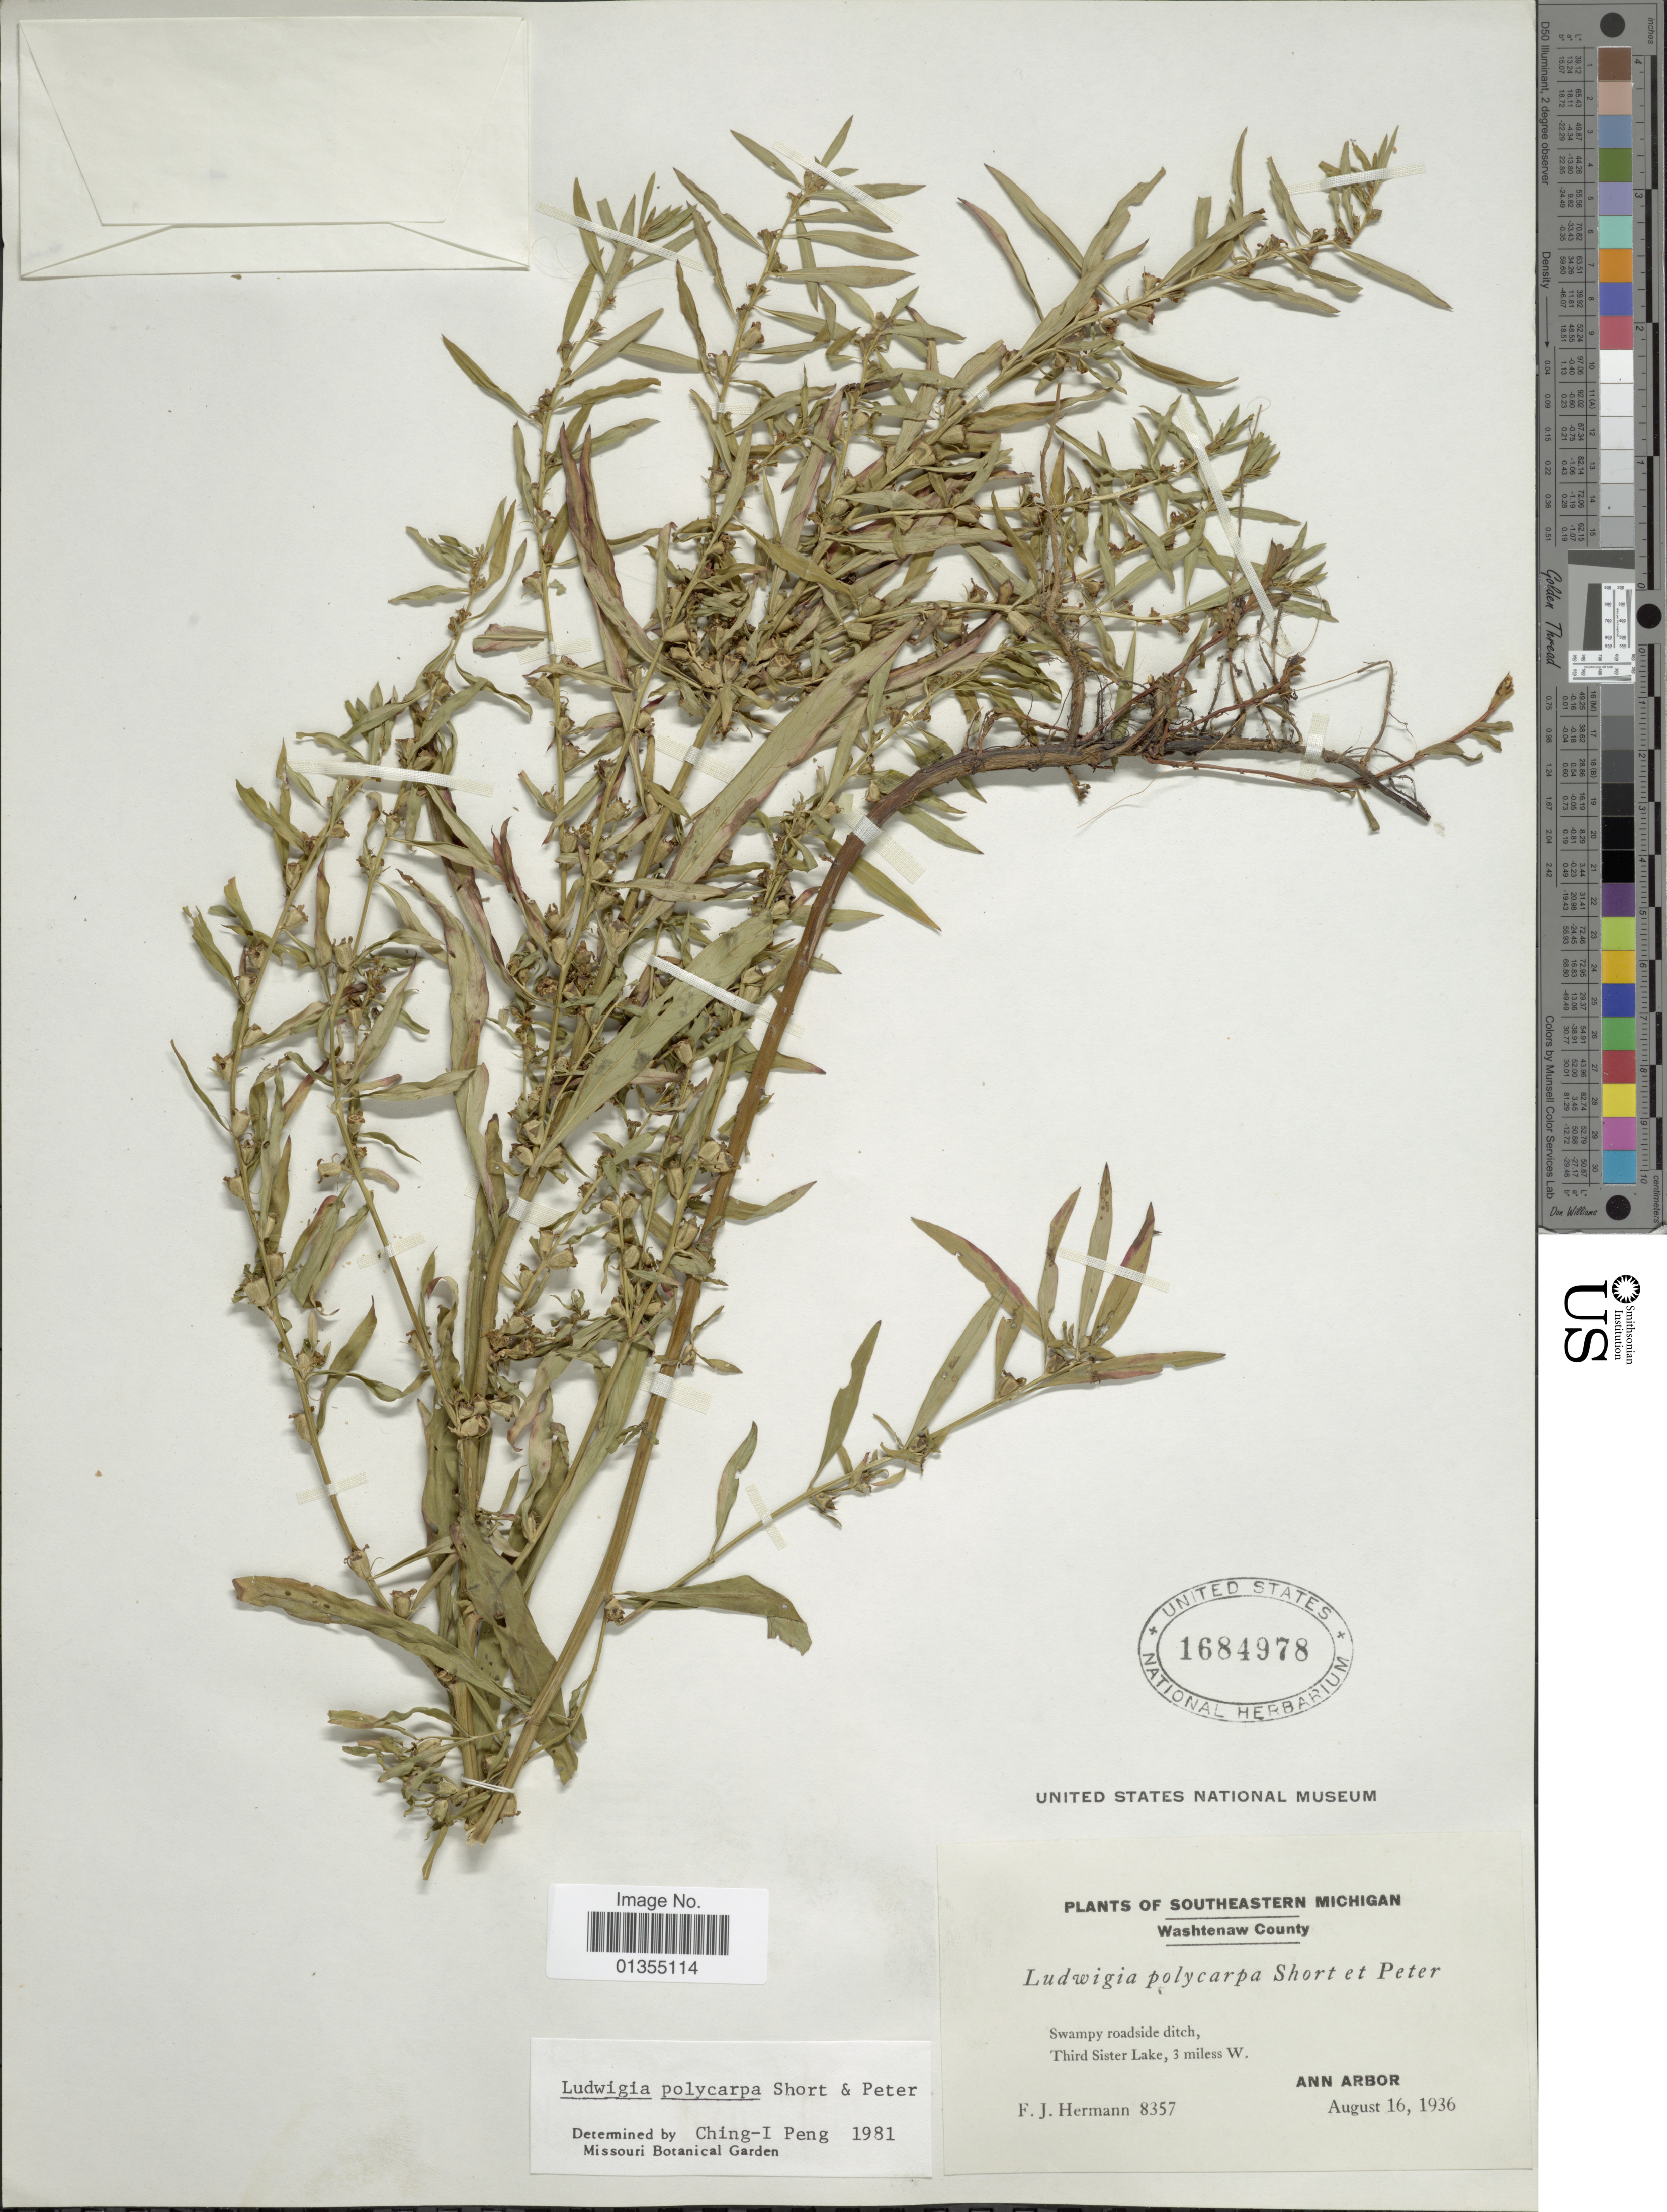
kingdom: Plantae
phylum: Tracheophyta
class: Magnoliopsida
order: Myrtales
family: Onagraceae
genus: Ludwigia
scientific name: Ludwigia polycarpa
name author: Short & R. Peter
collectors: F. J. Hermann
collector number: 8357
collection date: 1936-08-16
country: United States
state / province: Michigan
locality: Southeastern Michigan, Washtenaw County, Third Sister Lake, 3 miless W. Ann Arbor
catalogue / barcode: US 1684978